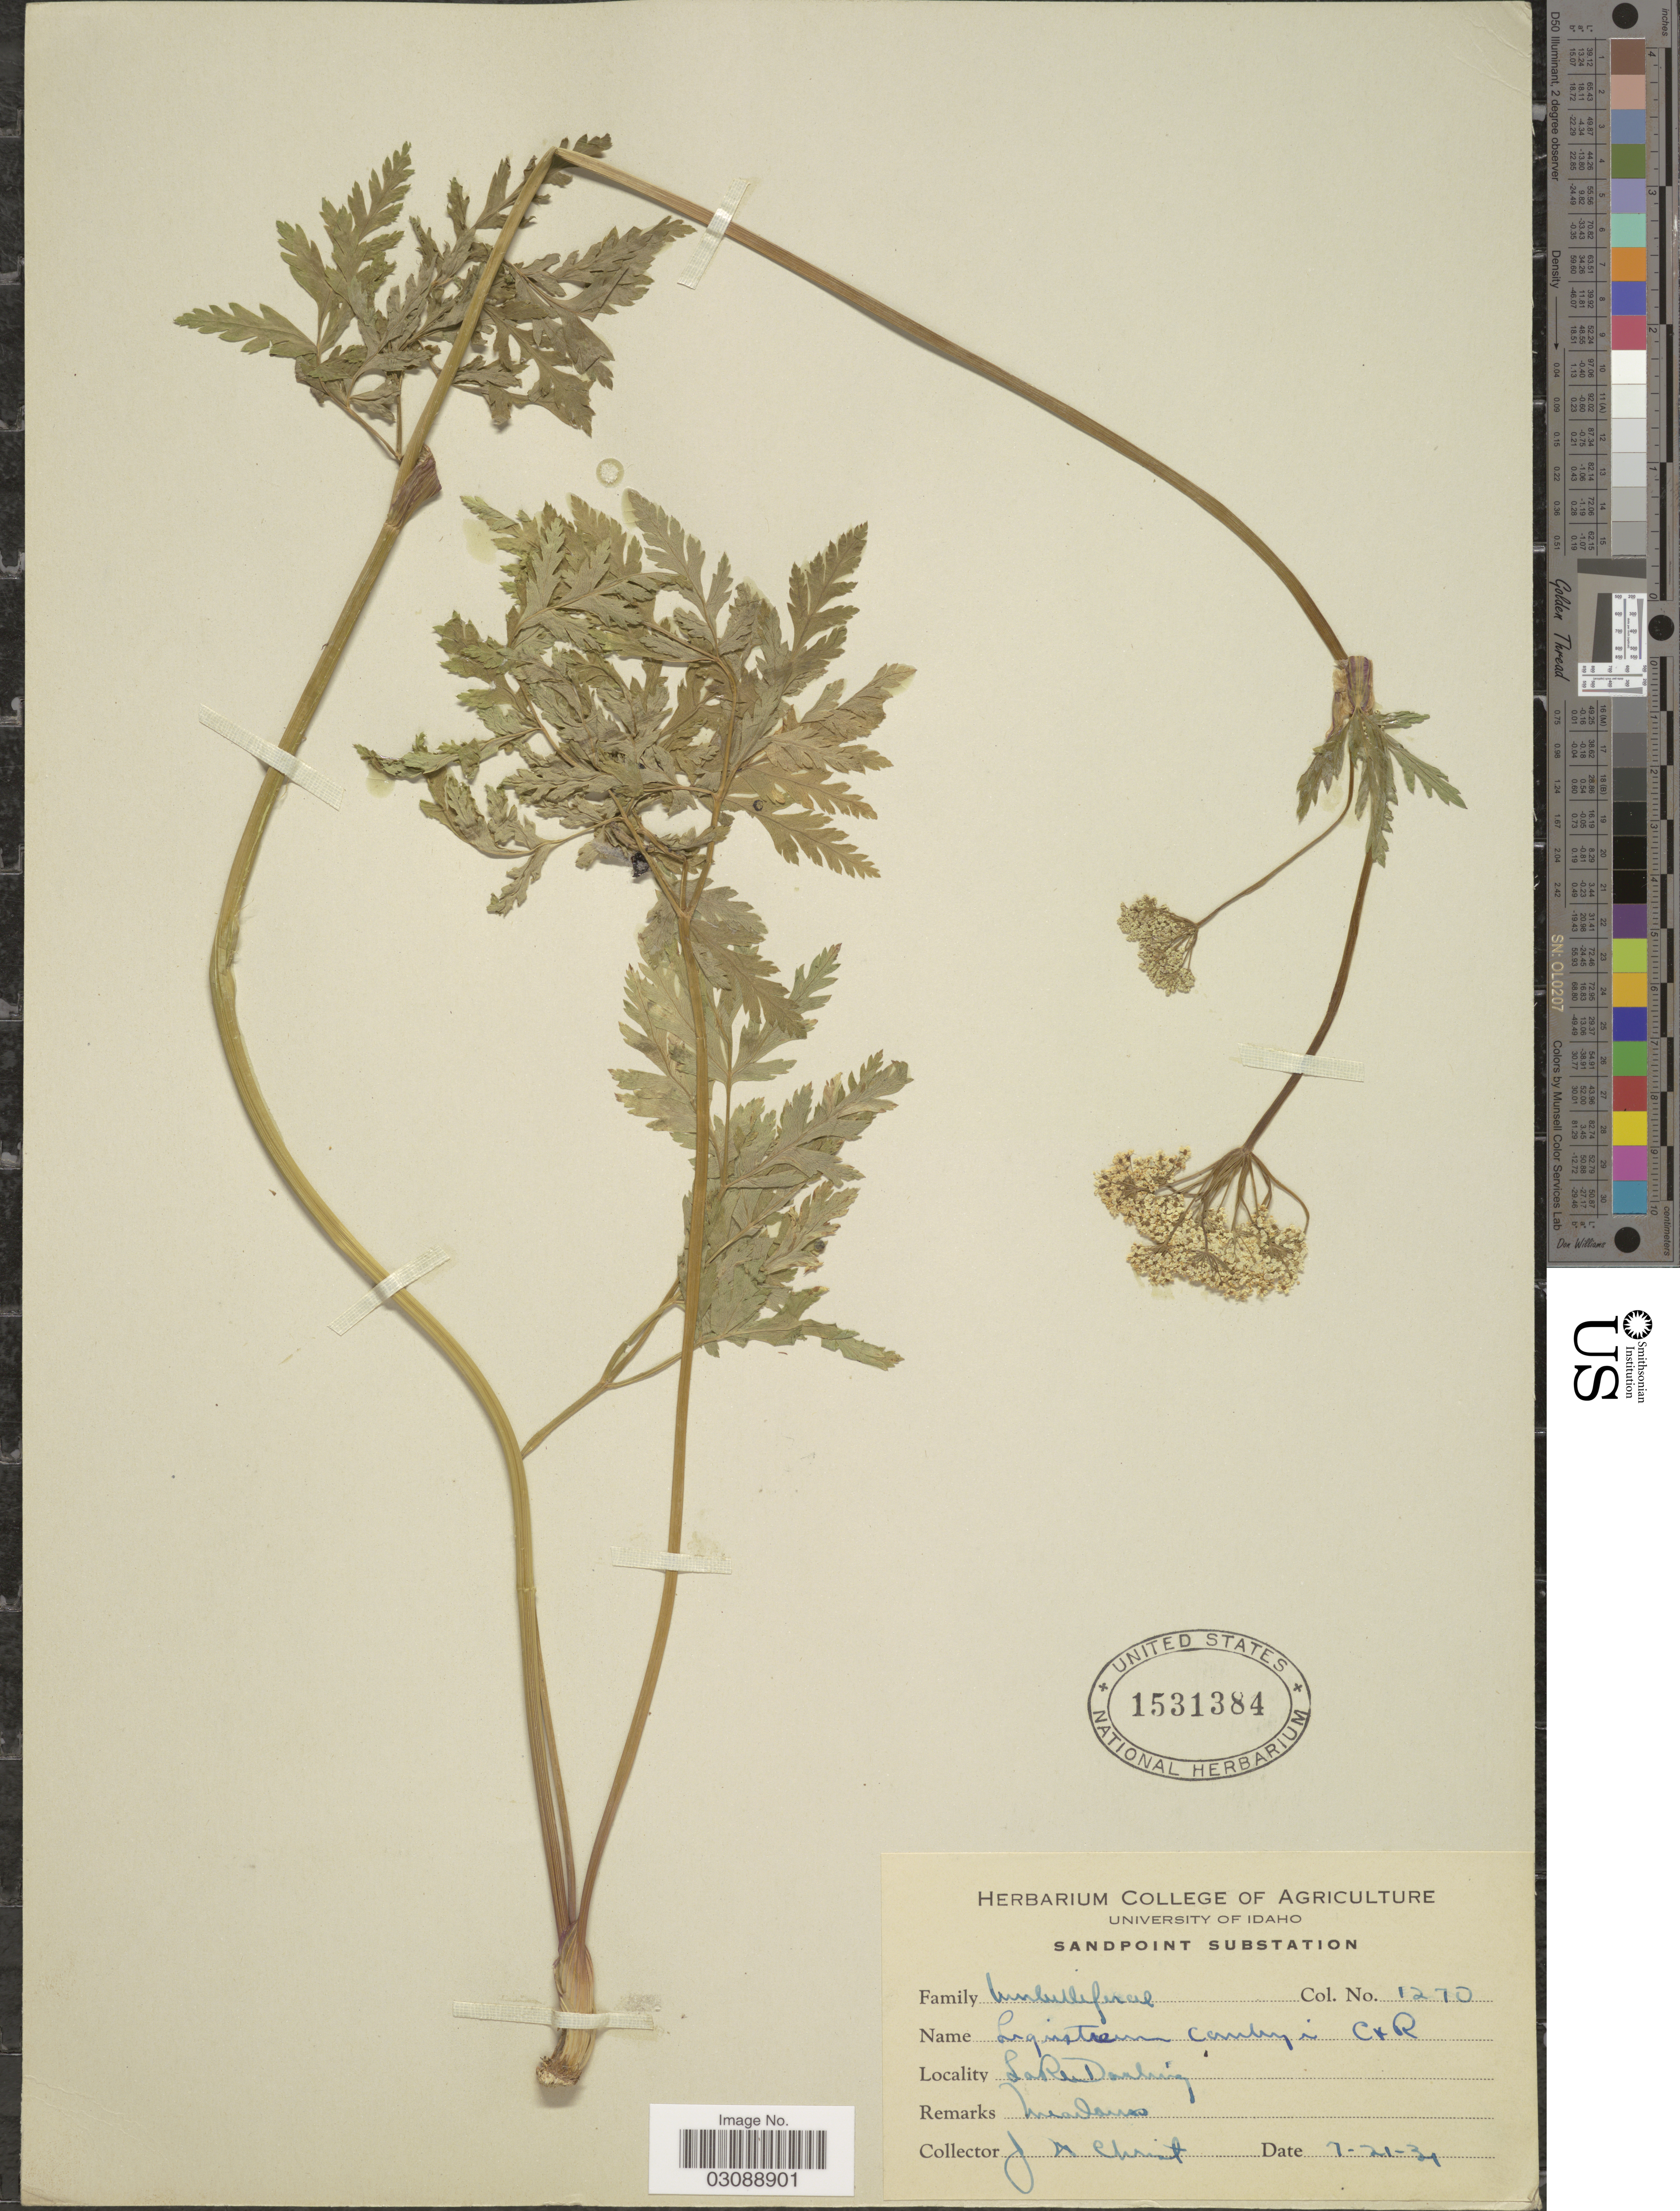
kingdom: Plantae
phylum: Tracheophyta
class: Magnoliopsida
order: Apiales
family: Apiaceae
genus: Ligusticum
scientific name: Ligusticum leibergii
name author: J.M. Coult. & Rose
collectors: J. H. Christ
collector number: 1270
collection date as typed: Transcribed d/m/y: 21/7/31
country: United States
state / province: Idaho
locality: Sandpoint Substation. Lake Darling.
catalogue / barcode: US 1531384